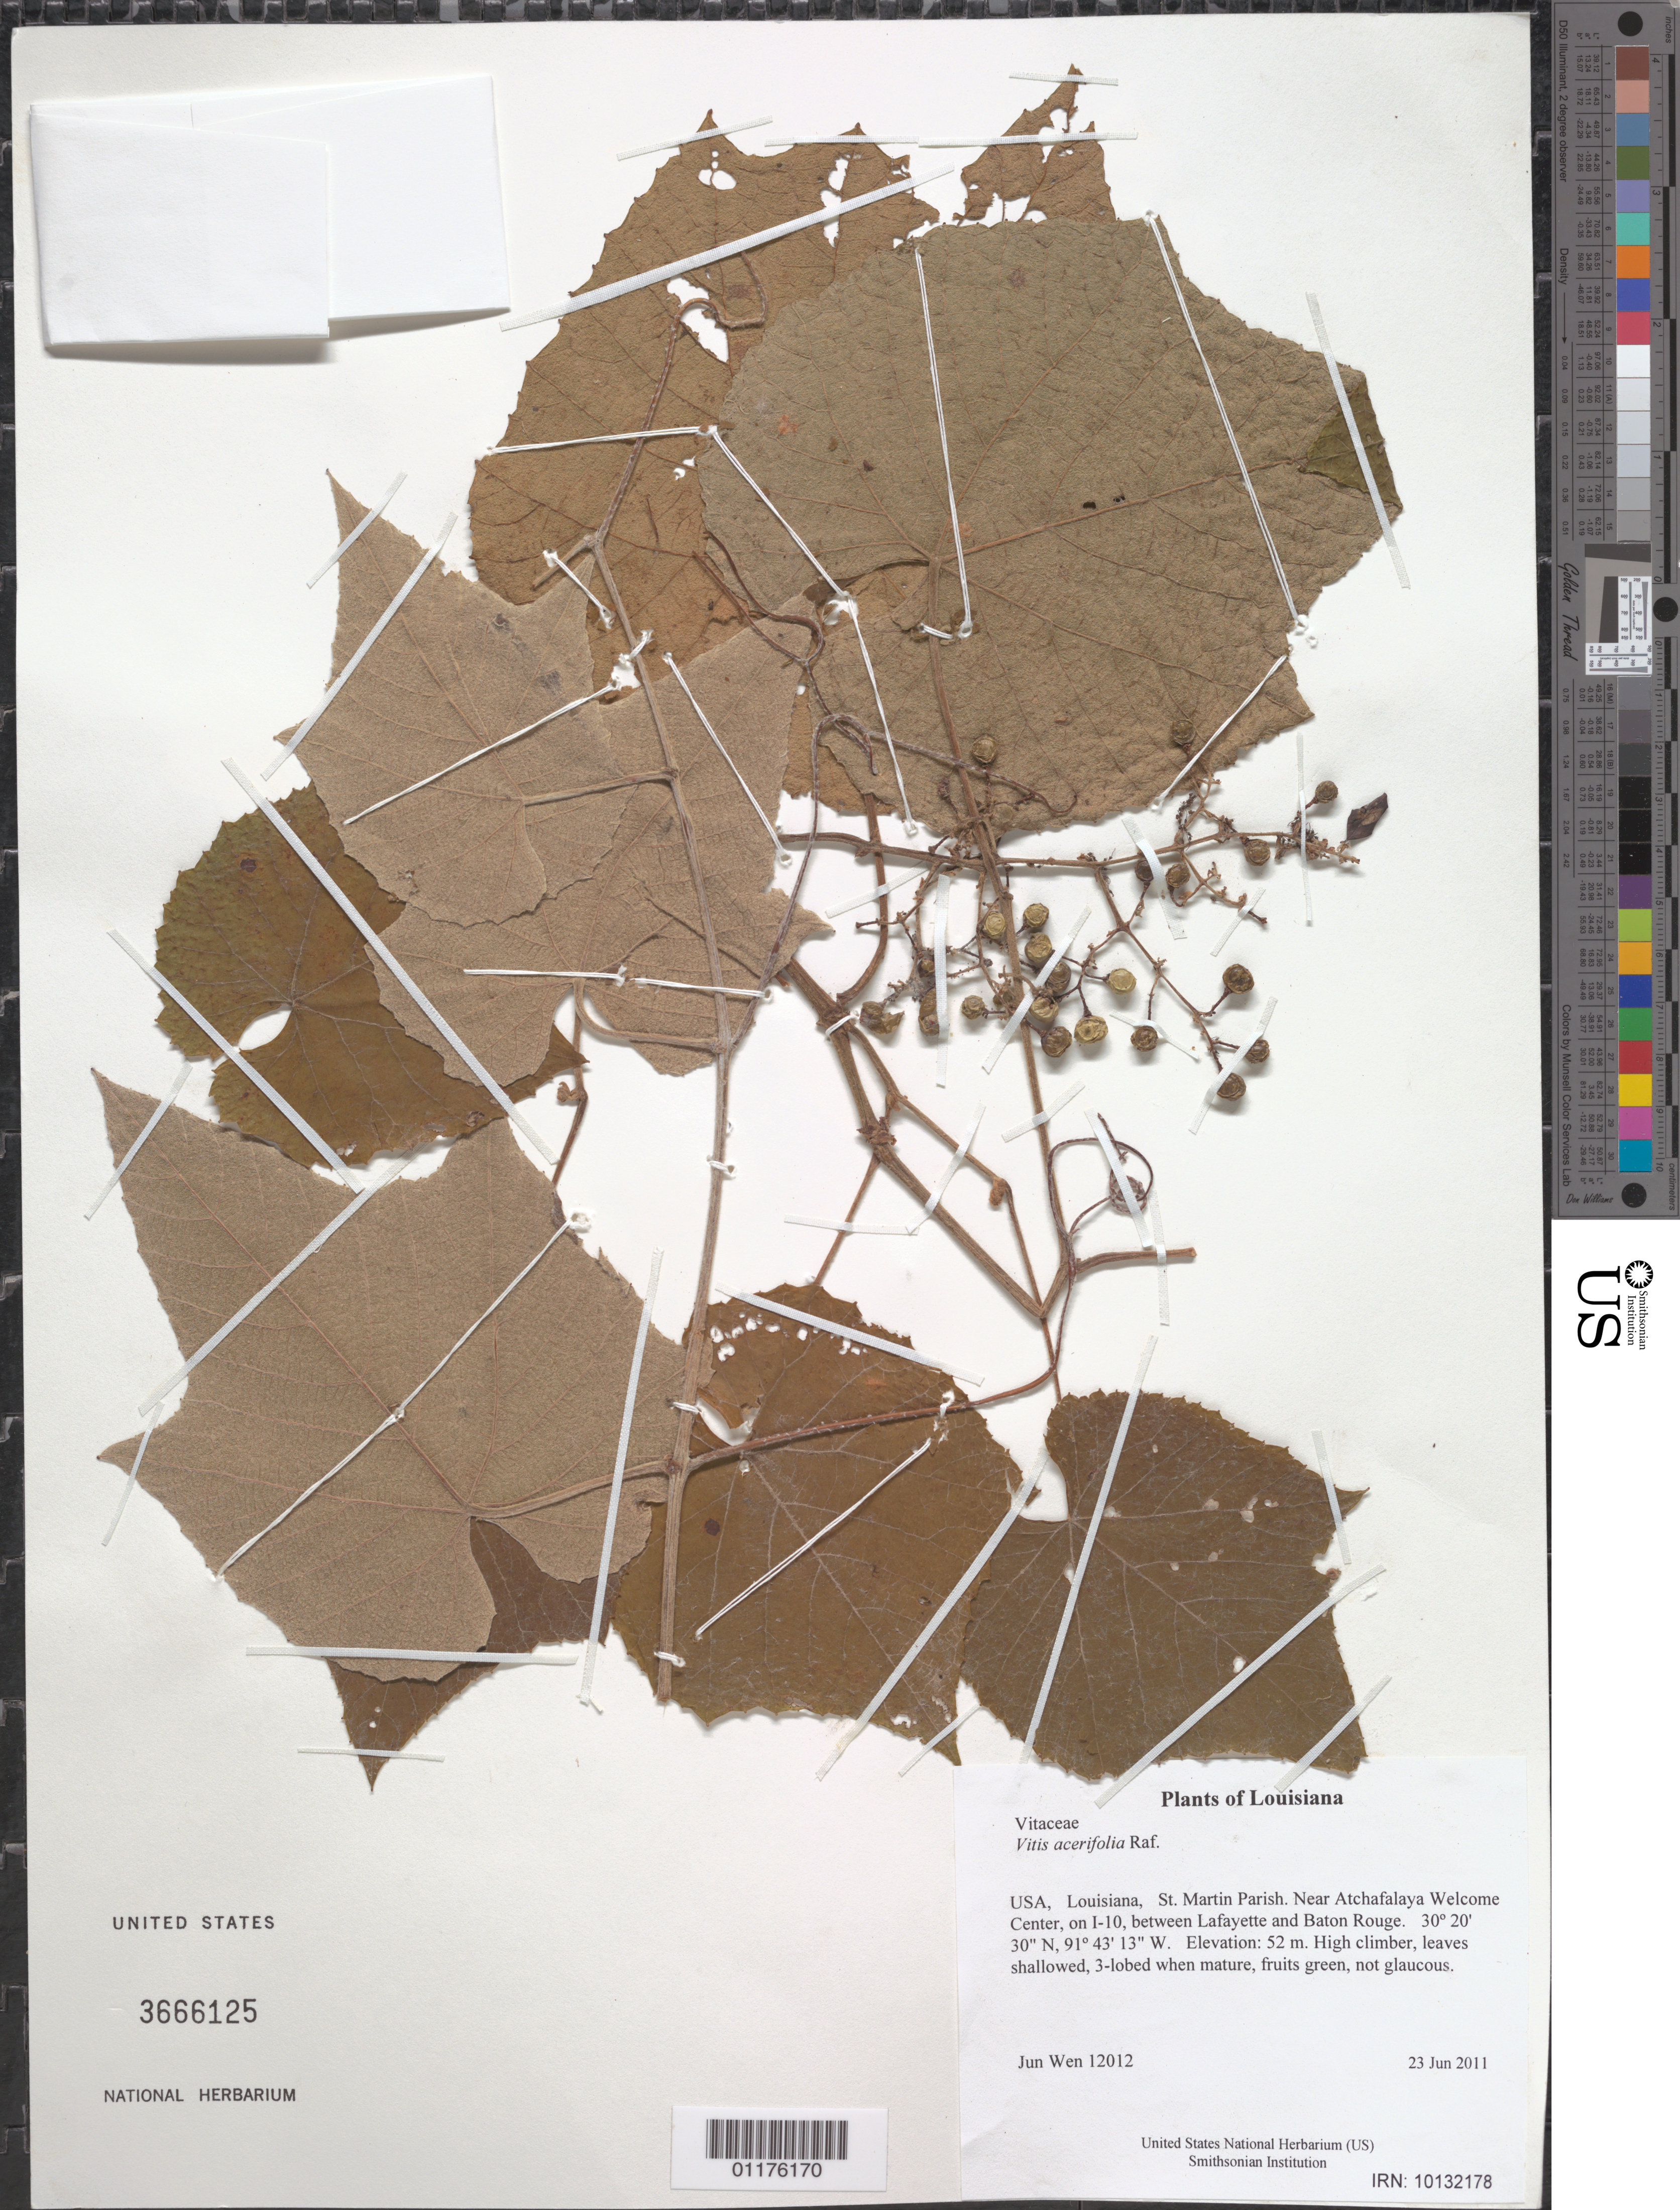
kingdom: Plantae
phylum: Tracheophyta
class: Magnoliopsida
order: Vitales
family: Vitaceae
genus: Vitis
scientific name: Vitis acerifolia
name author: Raf.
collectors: J. Wen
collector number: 12012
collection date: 2011-06-23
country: United States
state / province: Louisiana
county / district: St. Martin Parish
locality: Near Atchafalaya Welcome Center, on I-10, between Lafayette and Baton Rouge.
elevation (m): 52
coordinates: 30 20.497 N, 91 43.213 W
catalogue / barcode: US 3666125